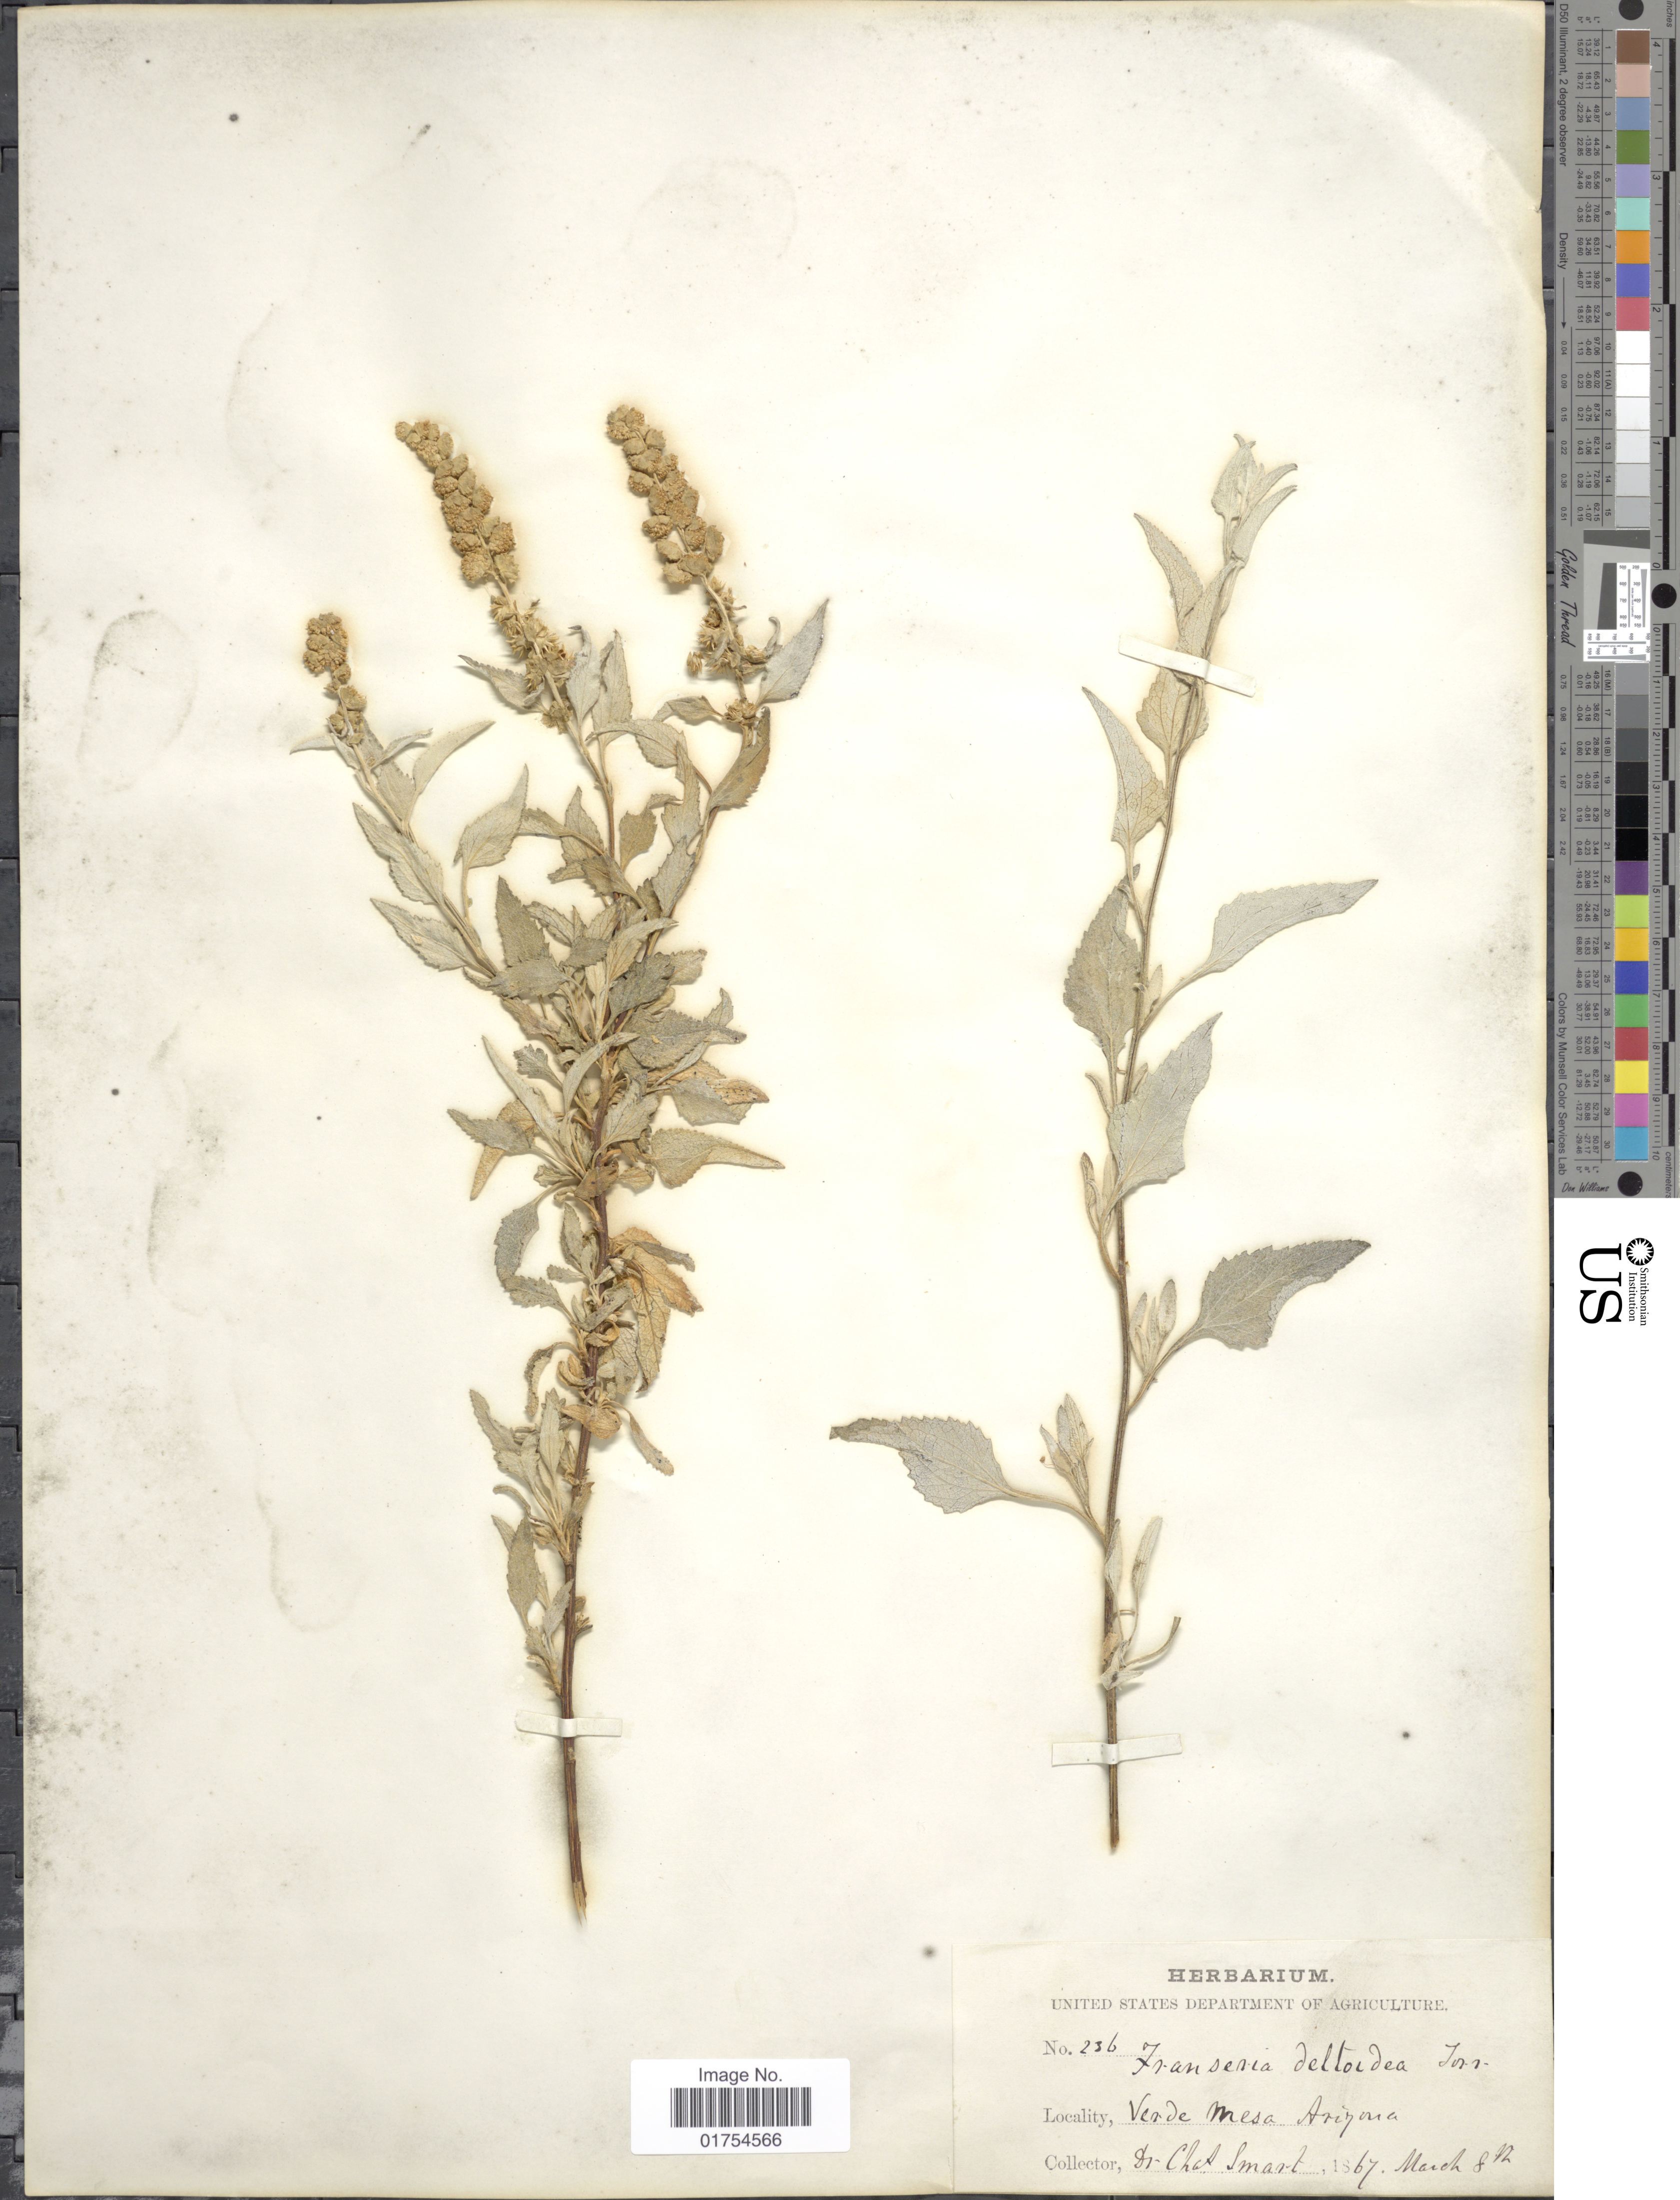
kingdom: Plantae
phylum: Tracheophyta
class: Magnoliopsida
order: Asterales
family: Asteraceae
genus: Franseria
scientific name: Franseria deltoidea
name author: Torr.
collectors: C. Smart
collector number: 236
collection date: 1867-03-08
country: United States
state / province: Arizona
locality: Verde Mesa